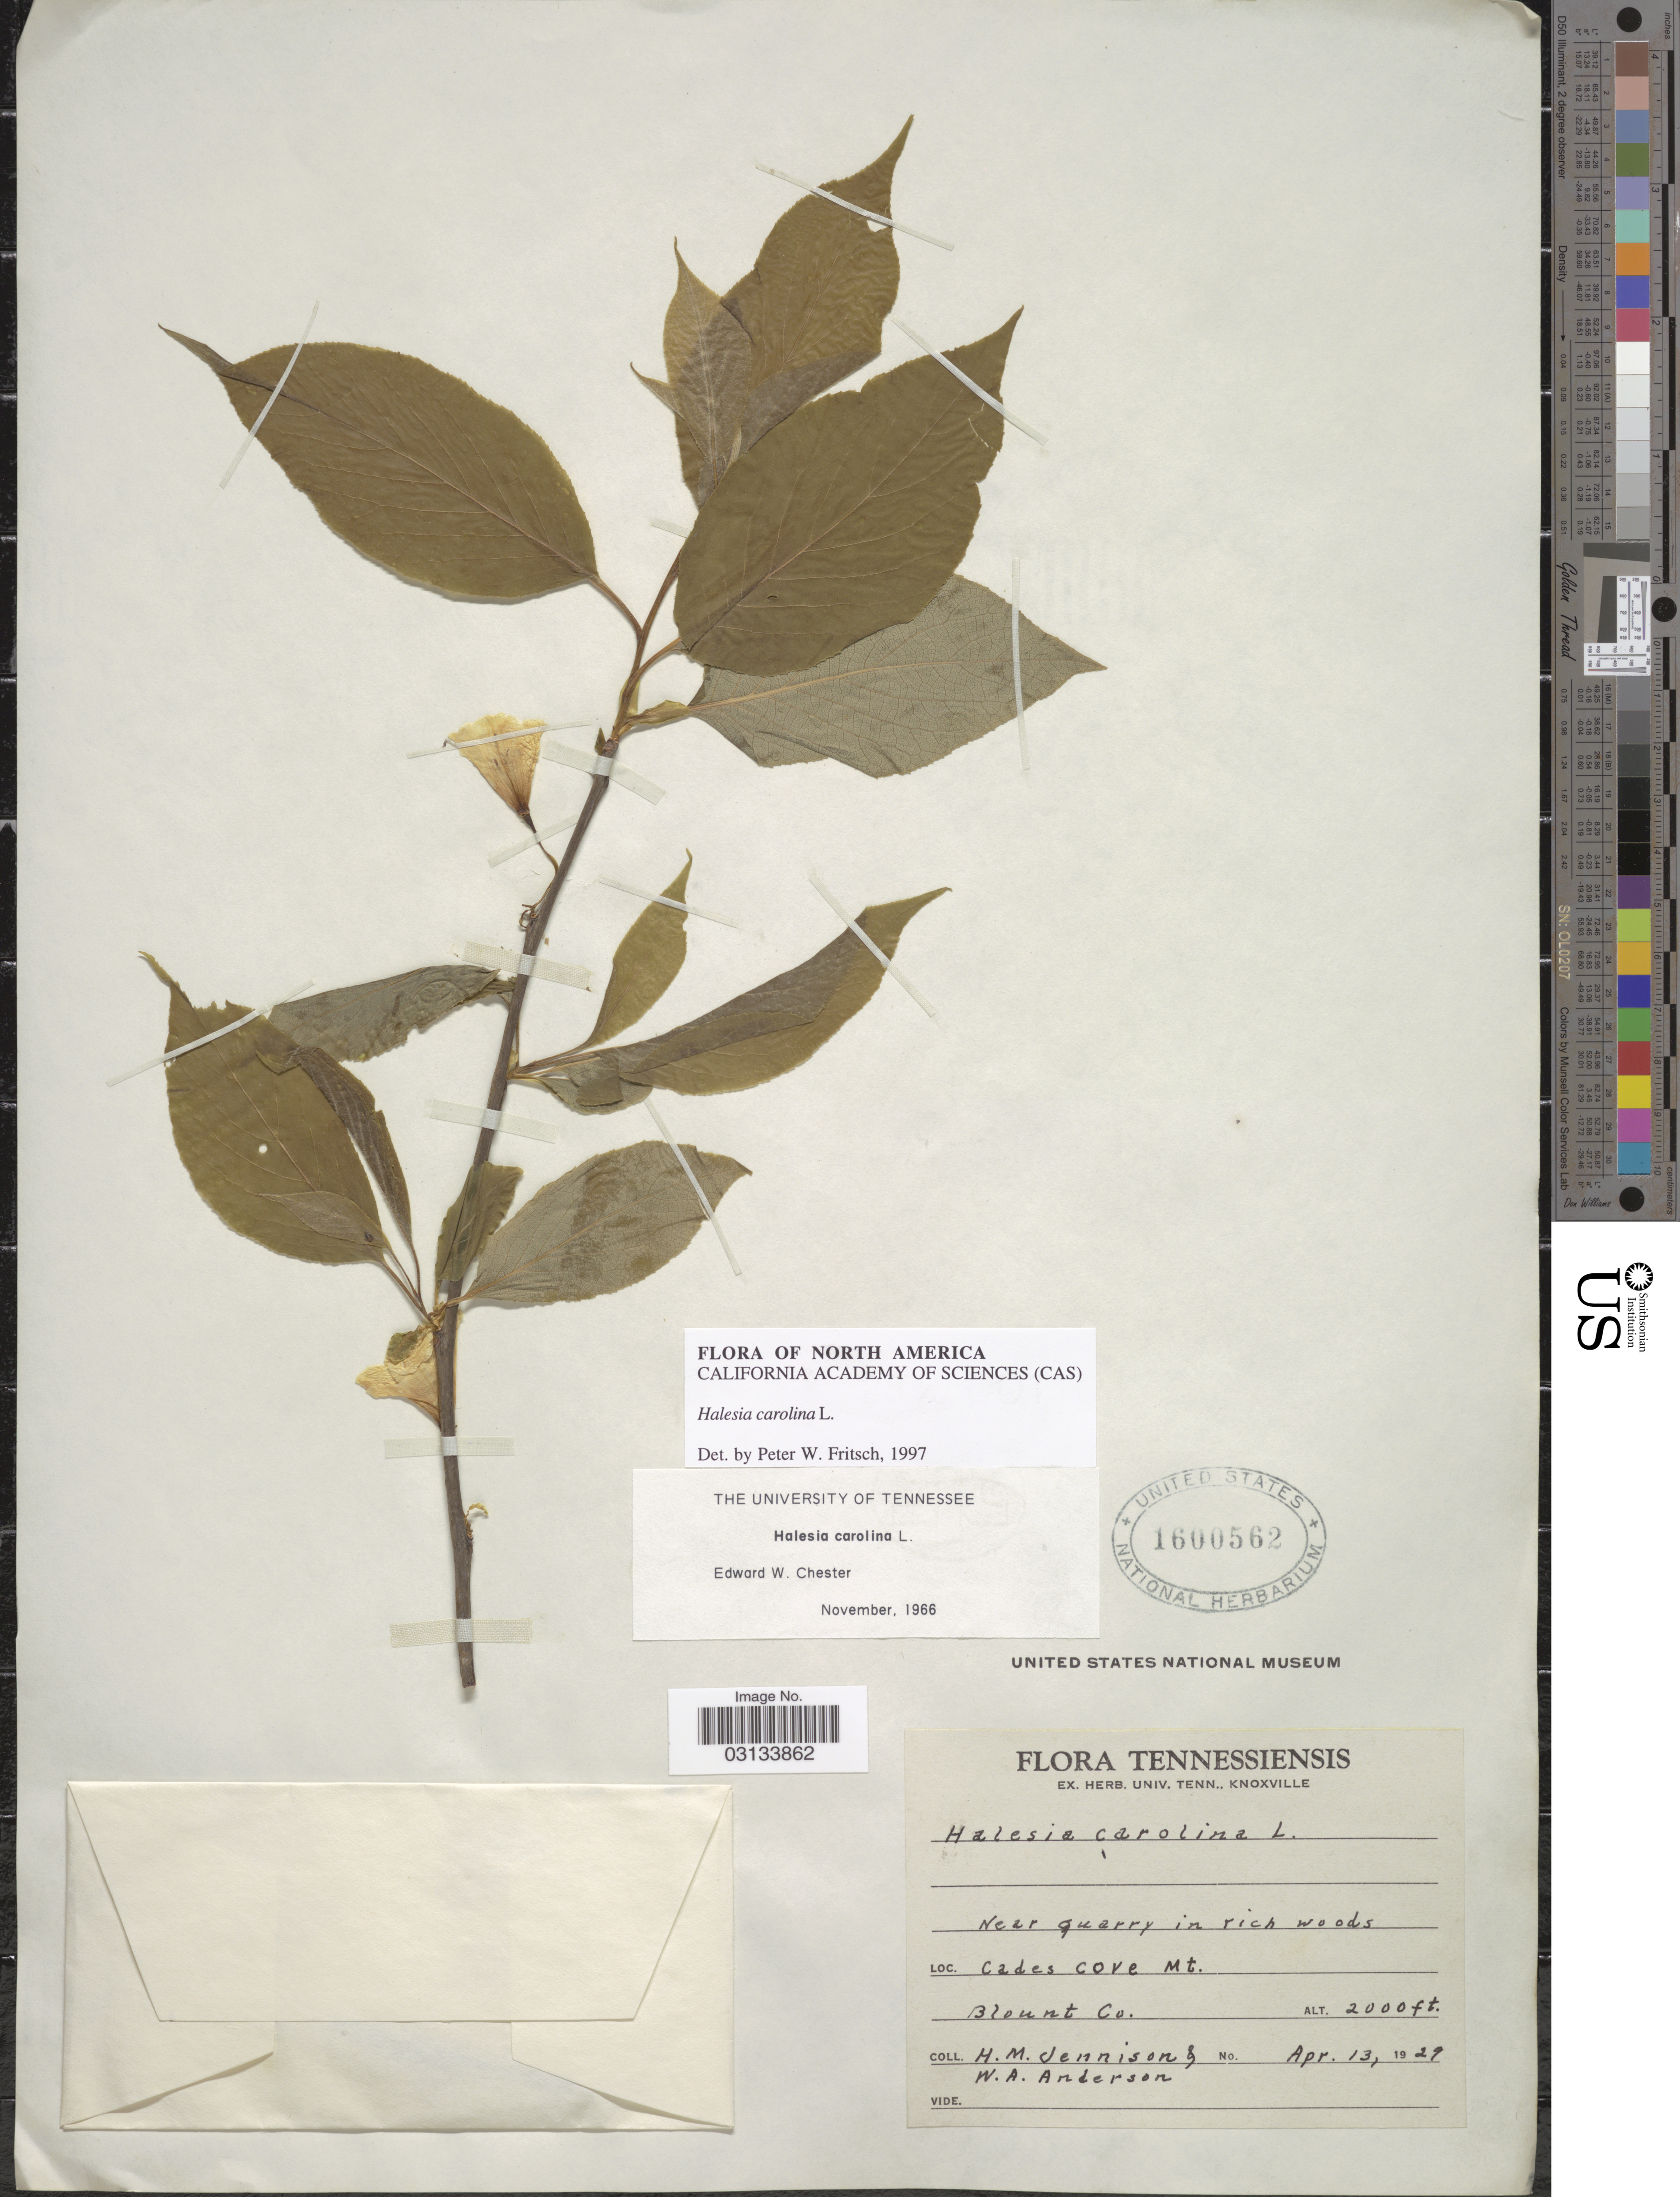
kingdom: Plantae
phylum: Tracheophyta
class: Magnoliopsida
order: Ericales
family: Styracaceae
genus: Halesia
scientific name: Halesia carolina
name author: L.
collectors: H. Jennison & W. A. Anderson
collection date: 1929-04-13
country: United States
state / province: Tennessee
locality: Cades Cove Mt. Blount Co.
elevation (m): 610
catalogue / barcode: US 1600562